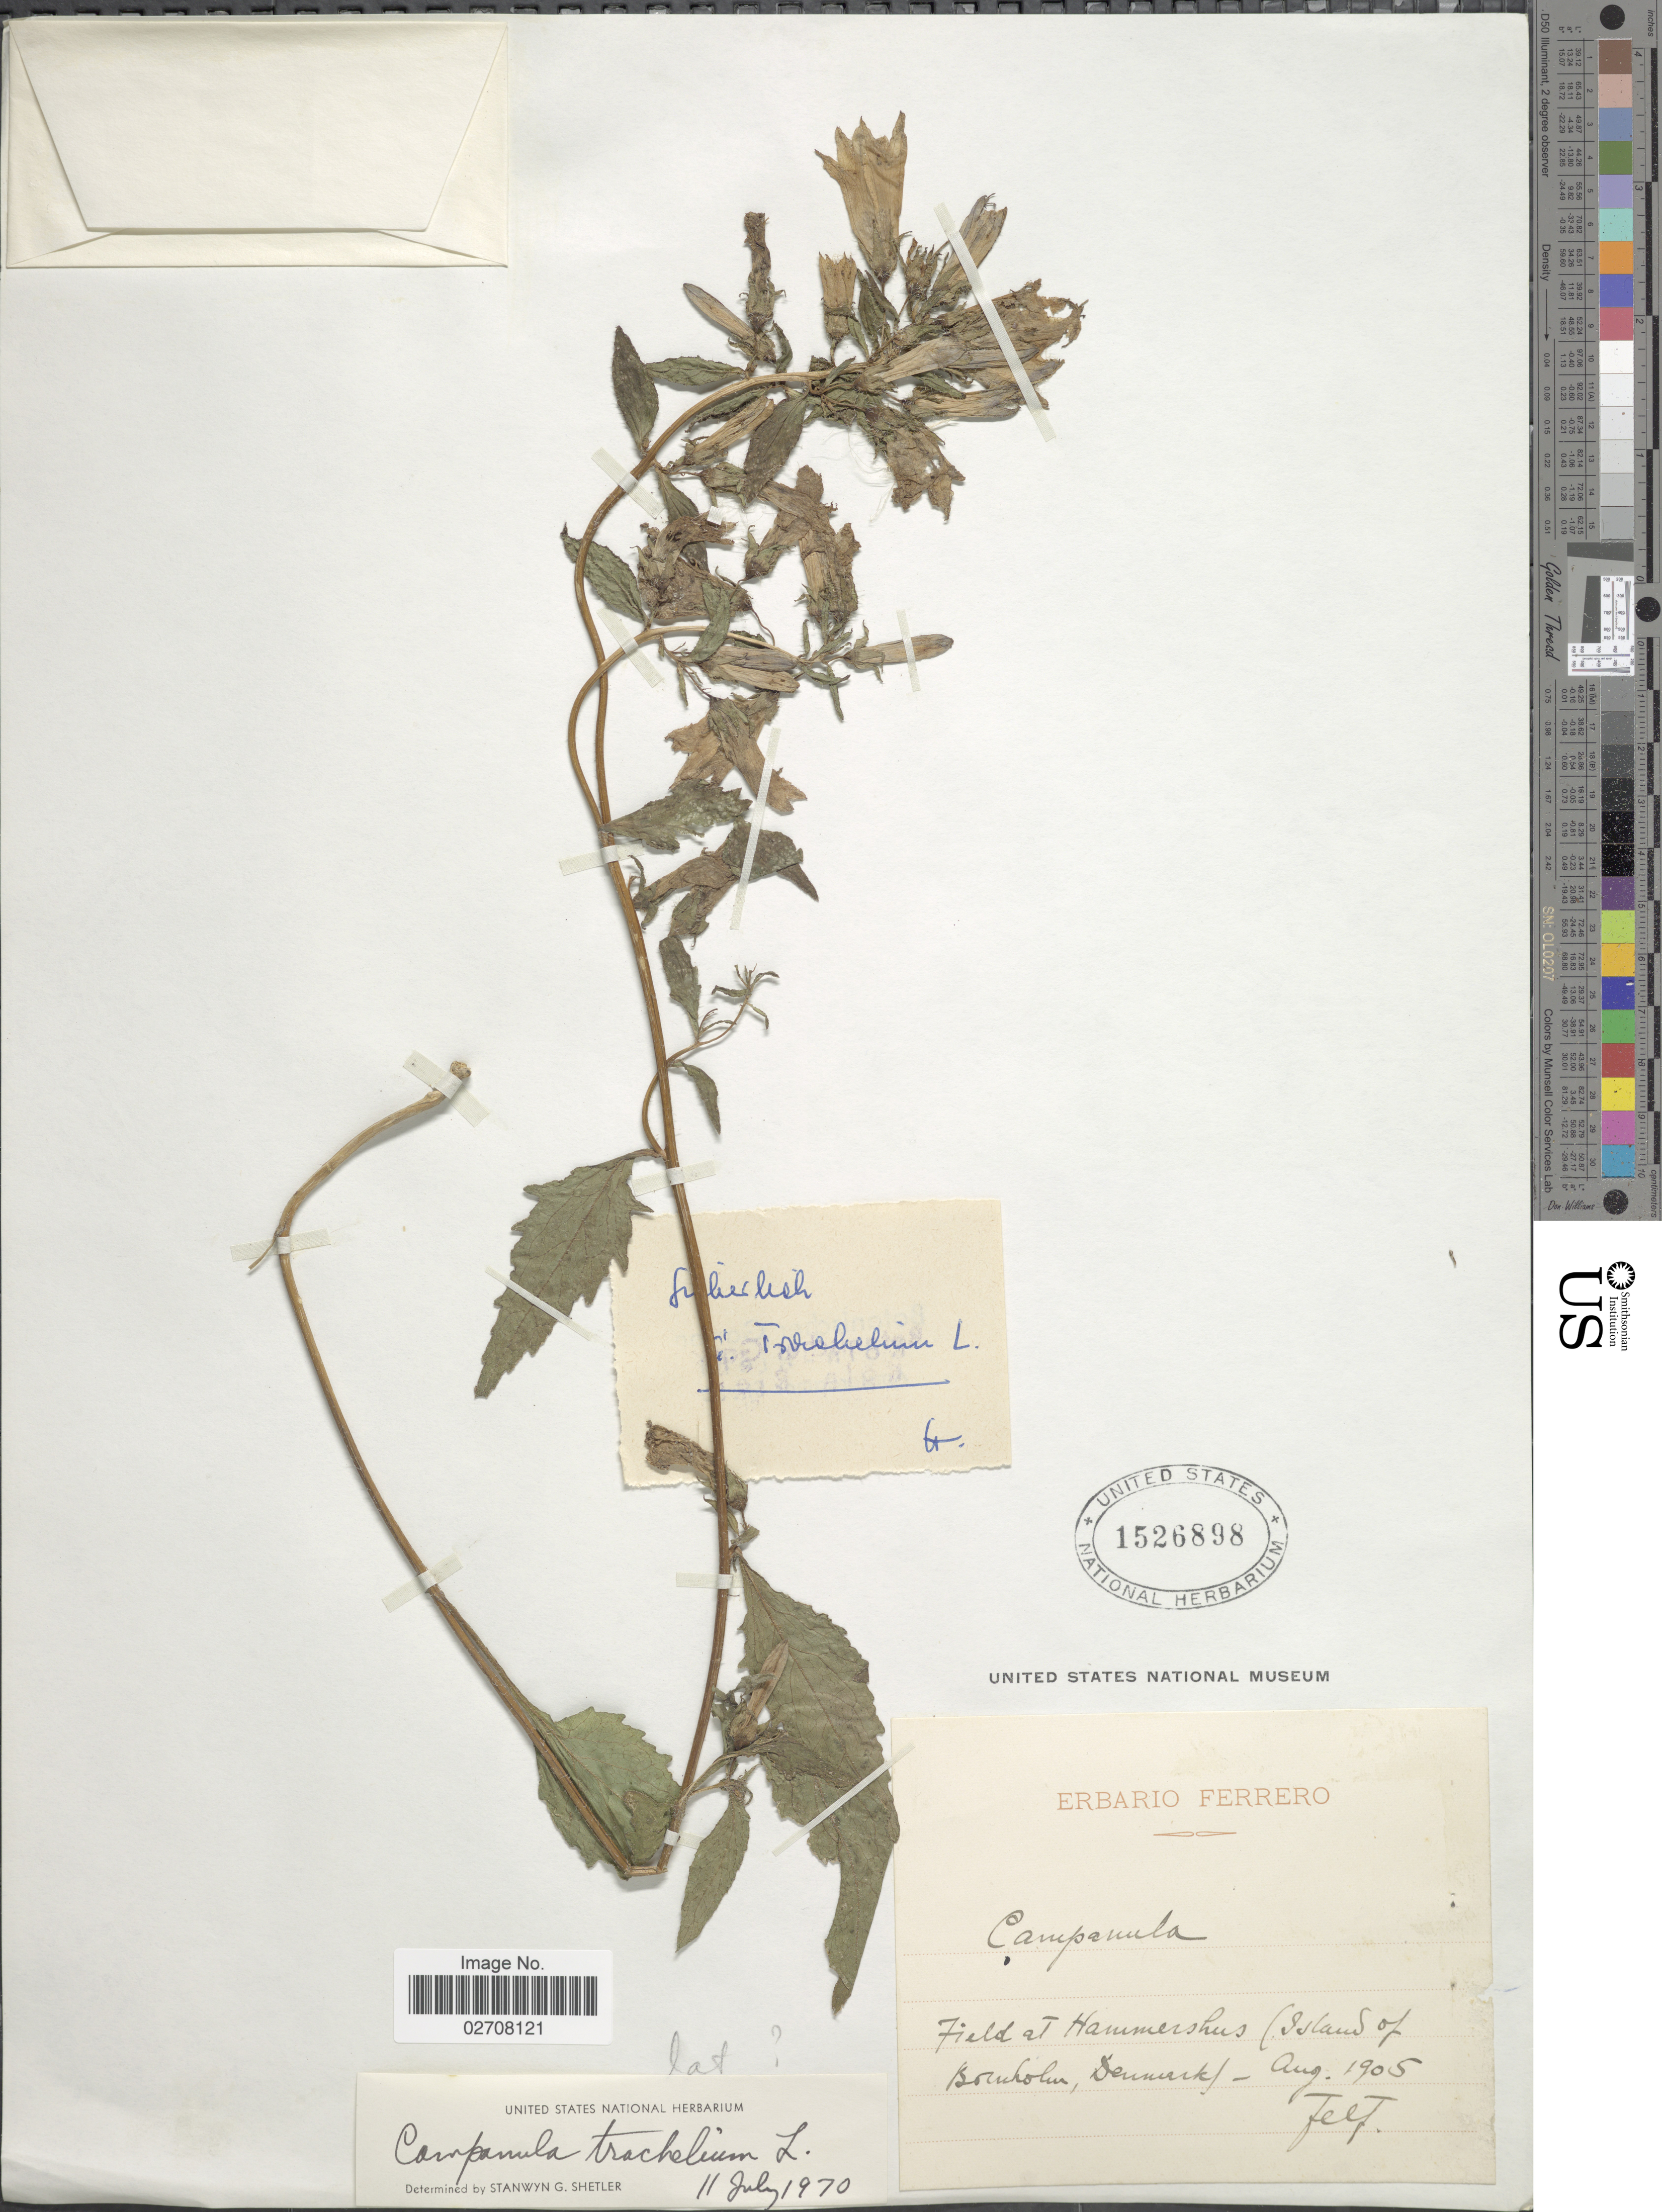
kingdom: Plantae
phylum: Tracheophyta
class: Magnoliopsida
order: Asterales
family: Campanulaceae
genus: Campanula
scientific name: Campanula trachelium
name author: L.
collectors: F. Ferrero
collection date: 1905-08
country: Denmark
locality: Field at Hammershus (Island of Bornholm)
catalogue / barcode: US 1526898